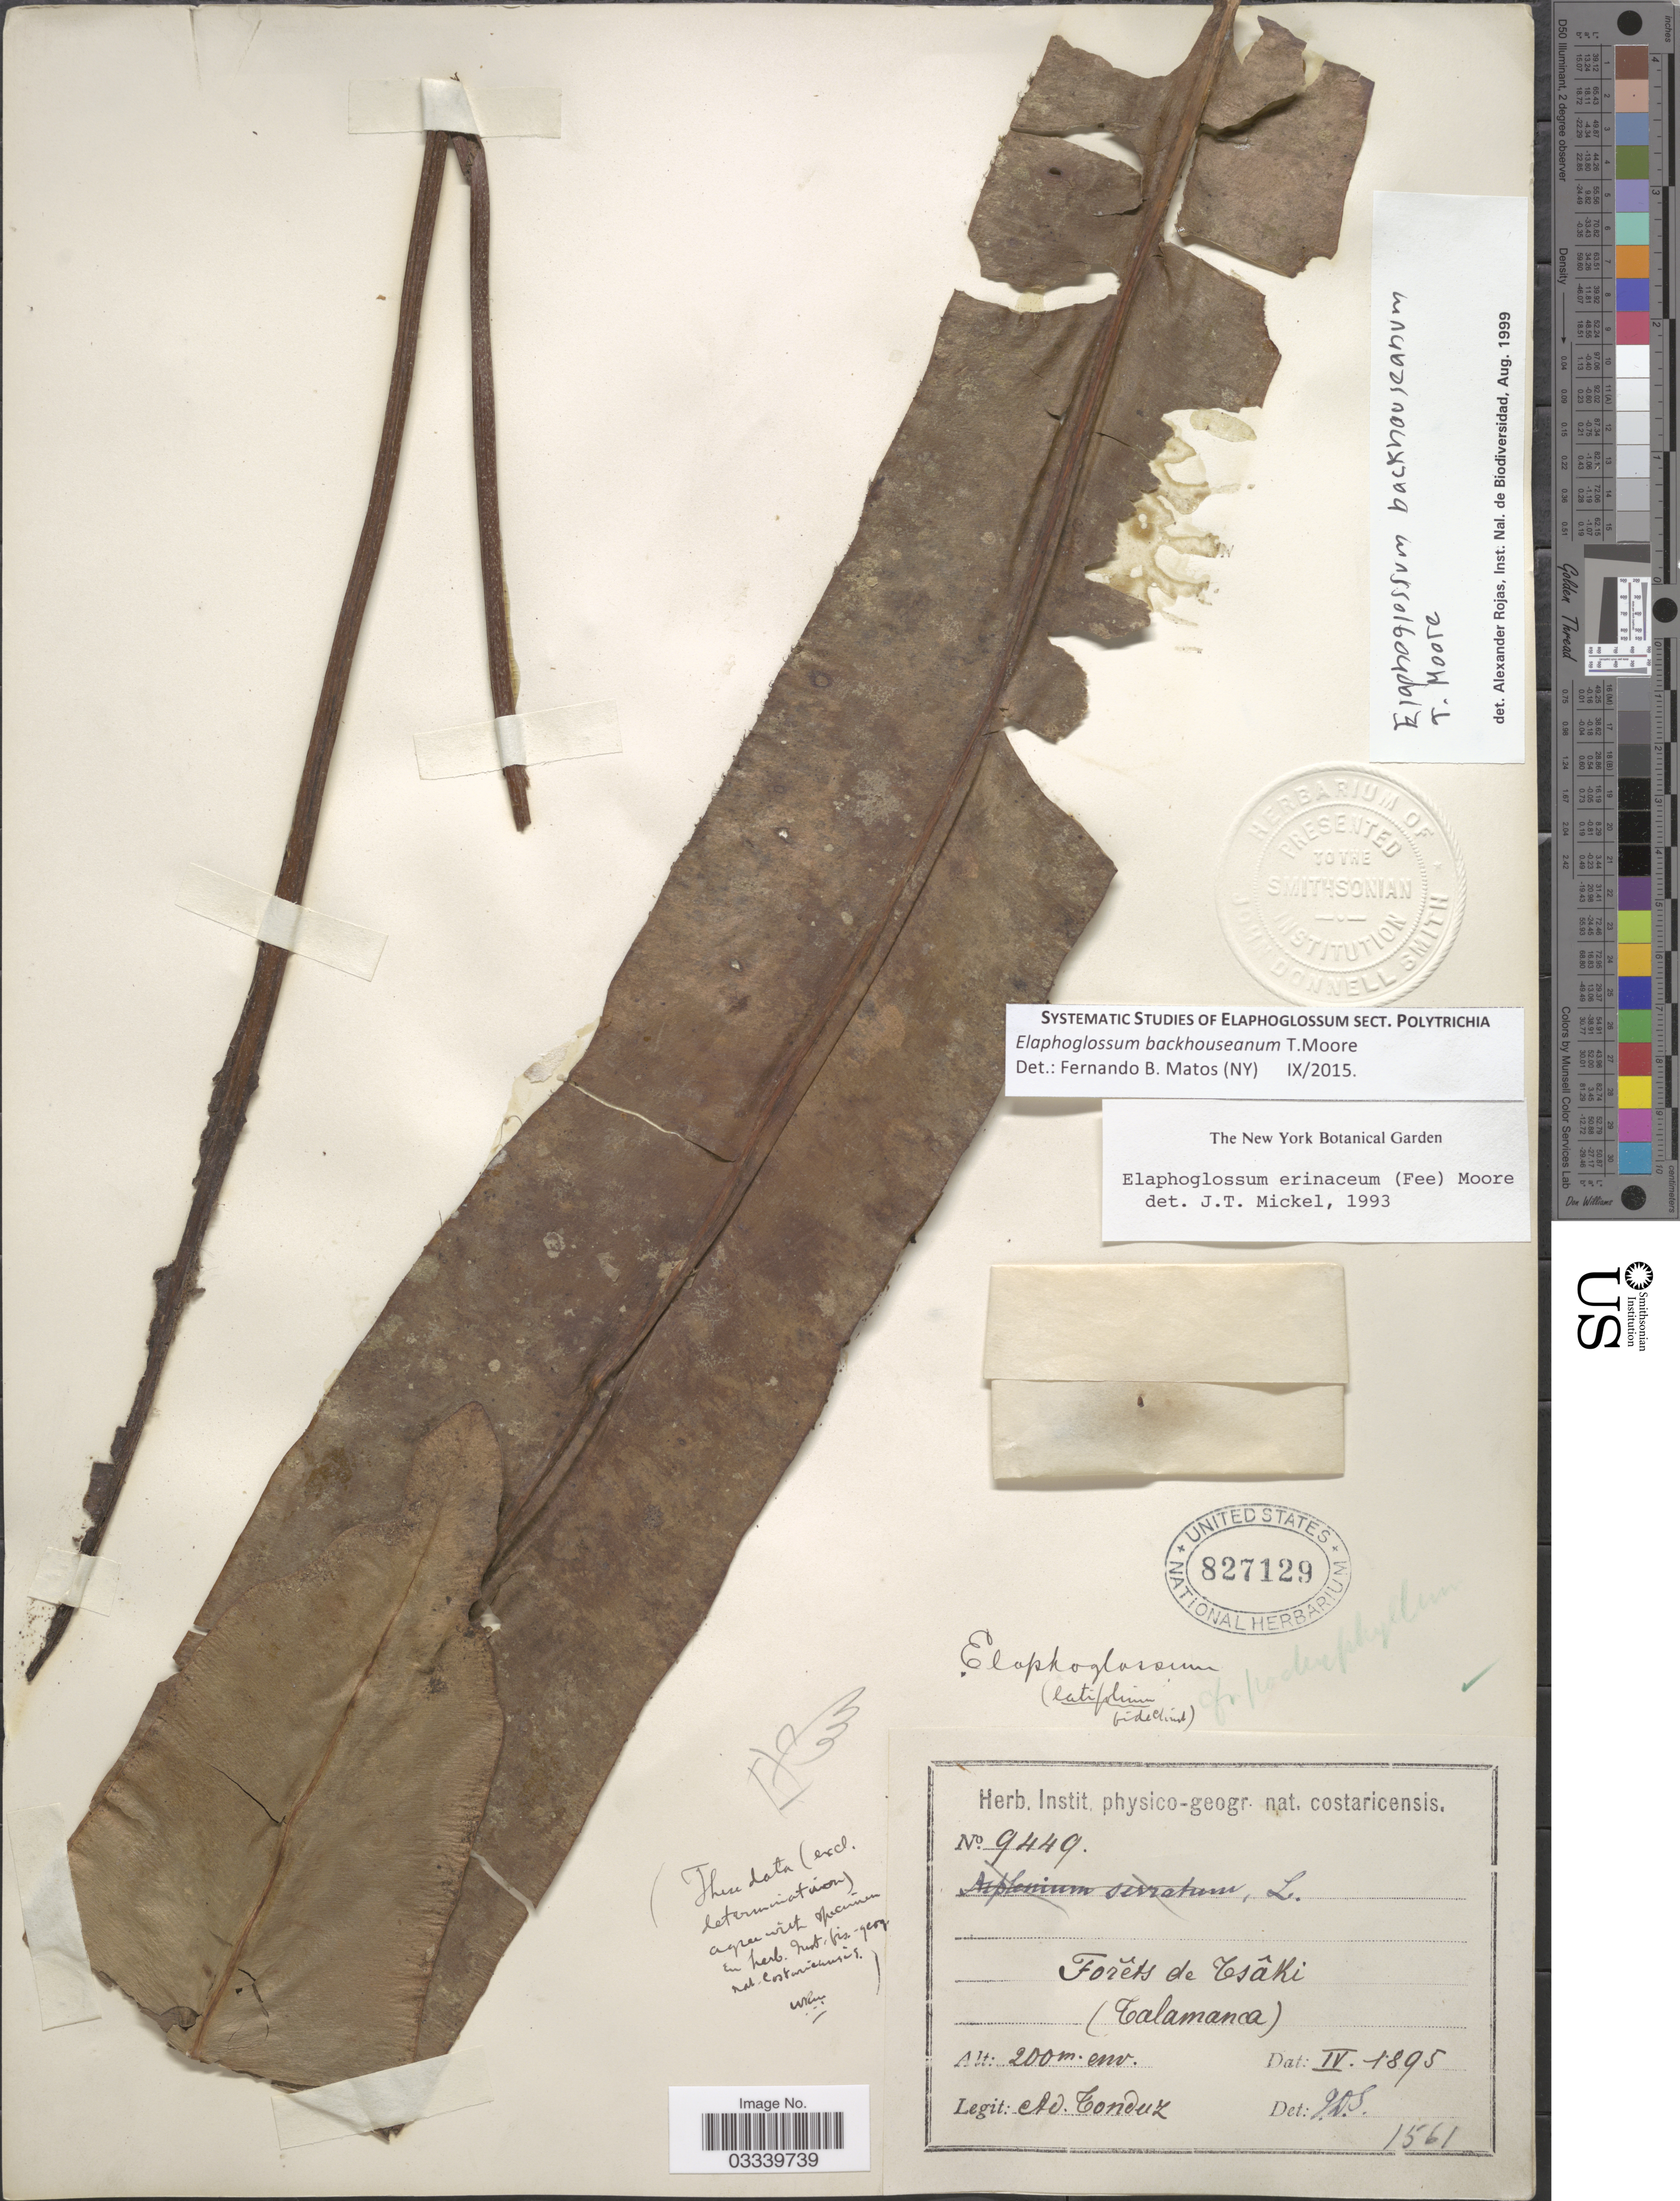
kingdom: Plantae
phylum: Tracheophyta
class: Polypodiopsida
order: Polypodiales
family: Dryopteridaceae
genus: Elaphoglossum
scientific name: Elaphoglossum backhouseanum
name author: T. Moore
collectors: A. Tonduz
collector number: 9449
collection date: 1895-04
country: Costa Rica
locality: Forêts de Csâki (Talamanca).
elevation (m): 200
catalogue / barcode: US 827129